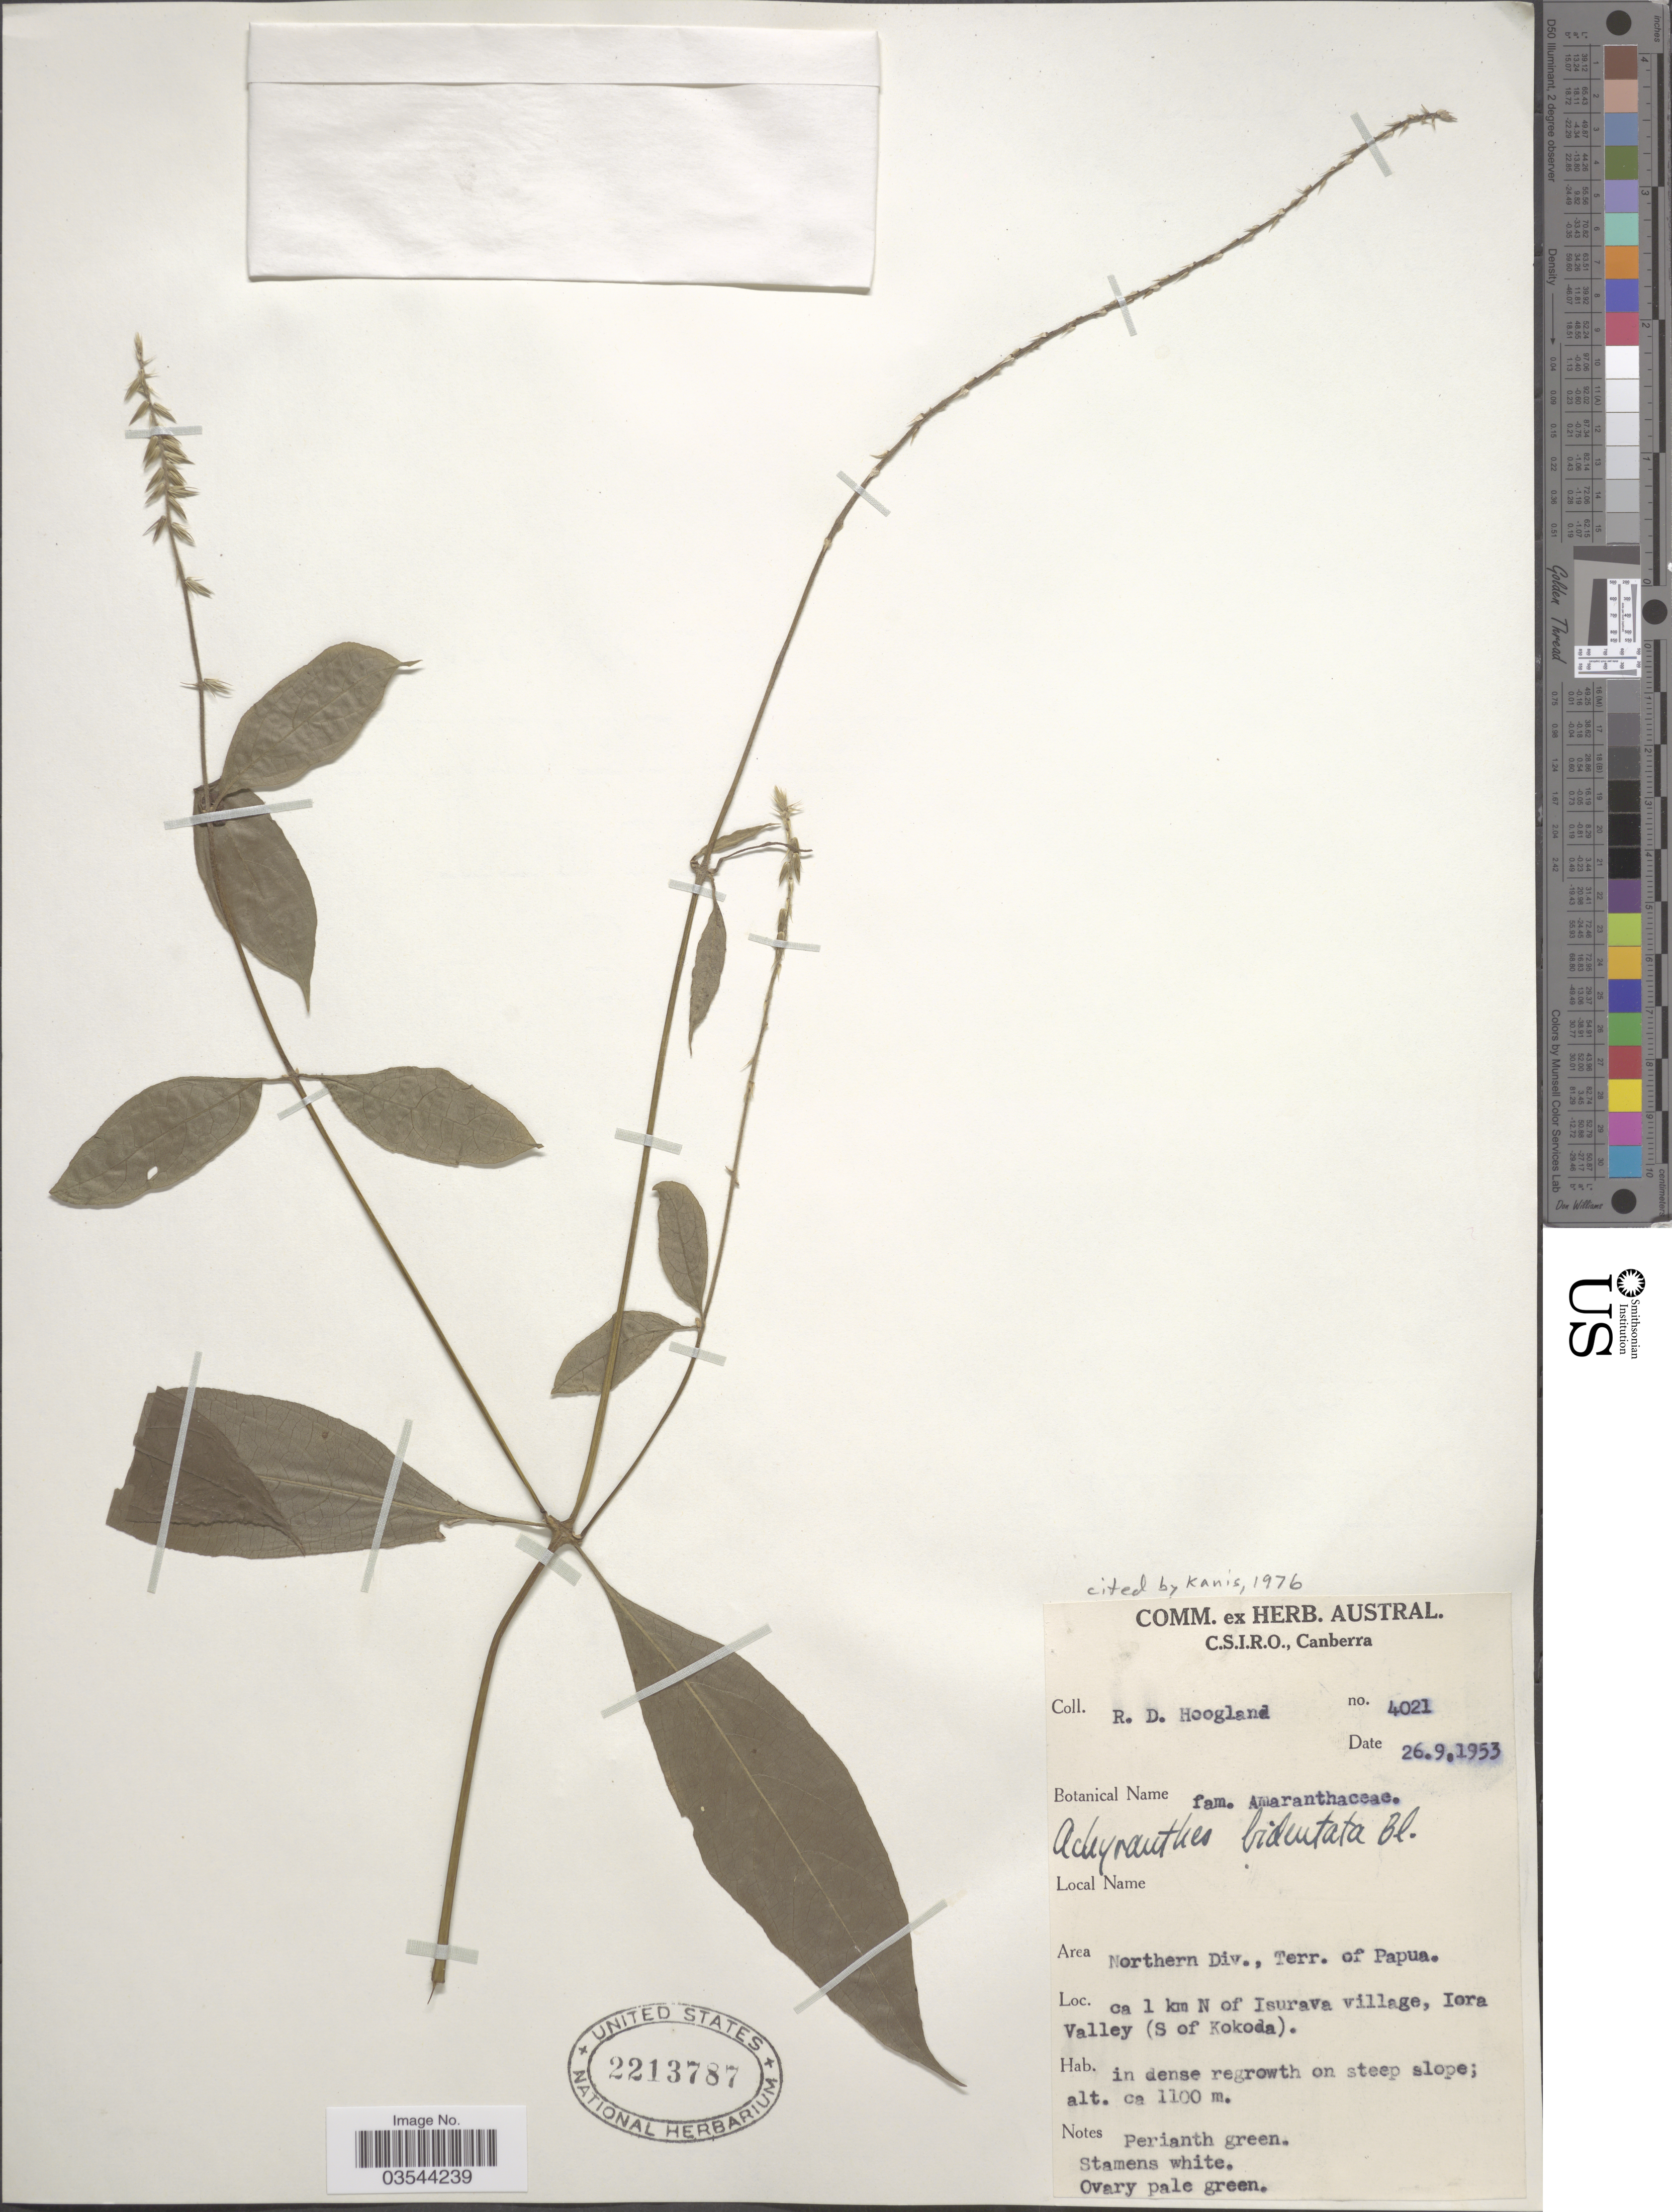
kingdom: Plantae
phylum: Tracheophyta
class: Magnoliopsida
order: Caryophyllales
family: Amaranthaceae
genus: Achyranthes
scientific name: Achyranthes bidentata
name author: Blume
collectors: R. D. Hoogland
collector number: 4021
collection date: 1953-09-26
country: Papua New Guinea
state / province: Northern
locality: Area Northern Div., Terr. of Papua. Ca 1 km N of Isurava village, Iora Valley (S of Kokoda).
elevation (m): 1100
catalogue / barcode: US 2213787